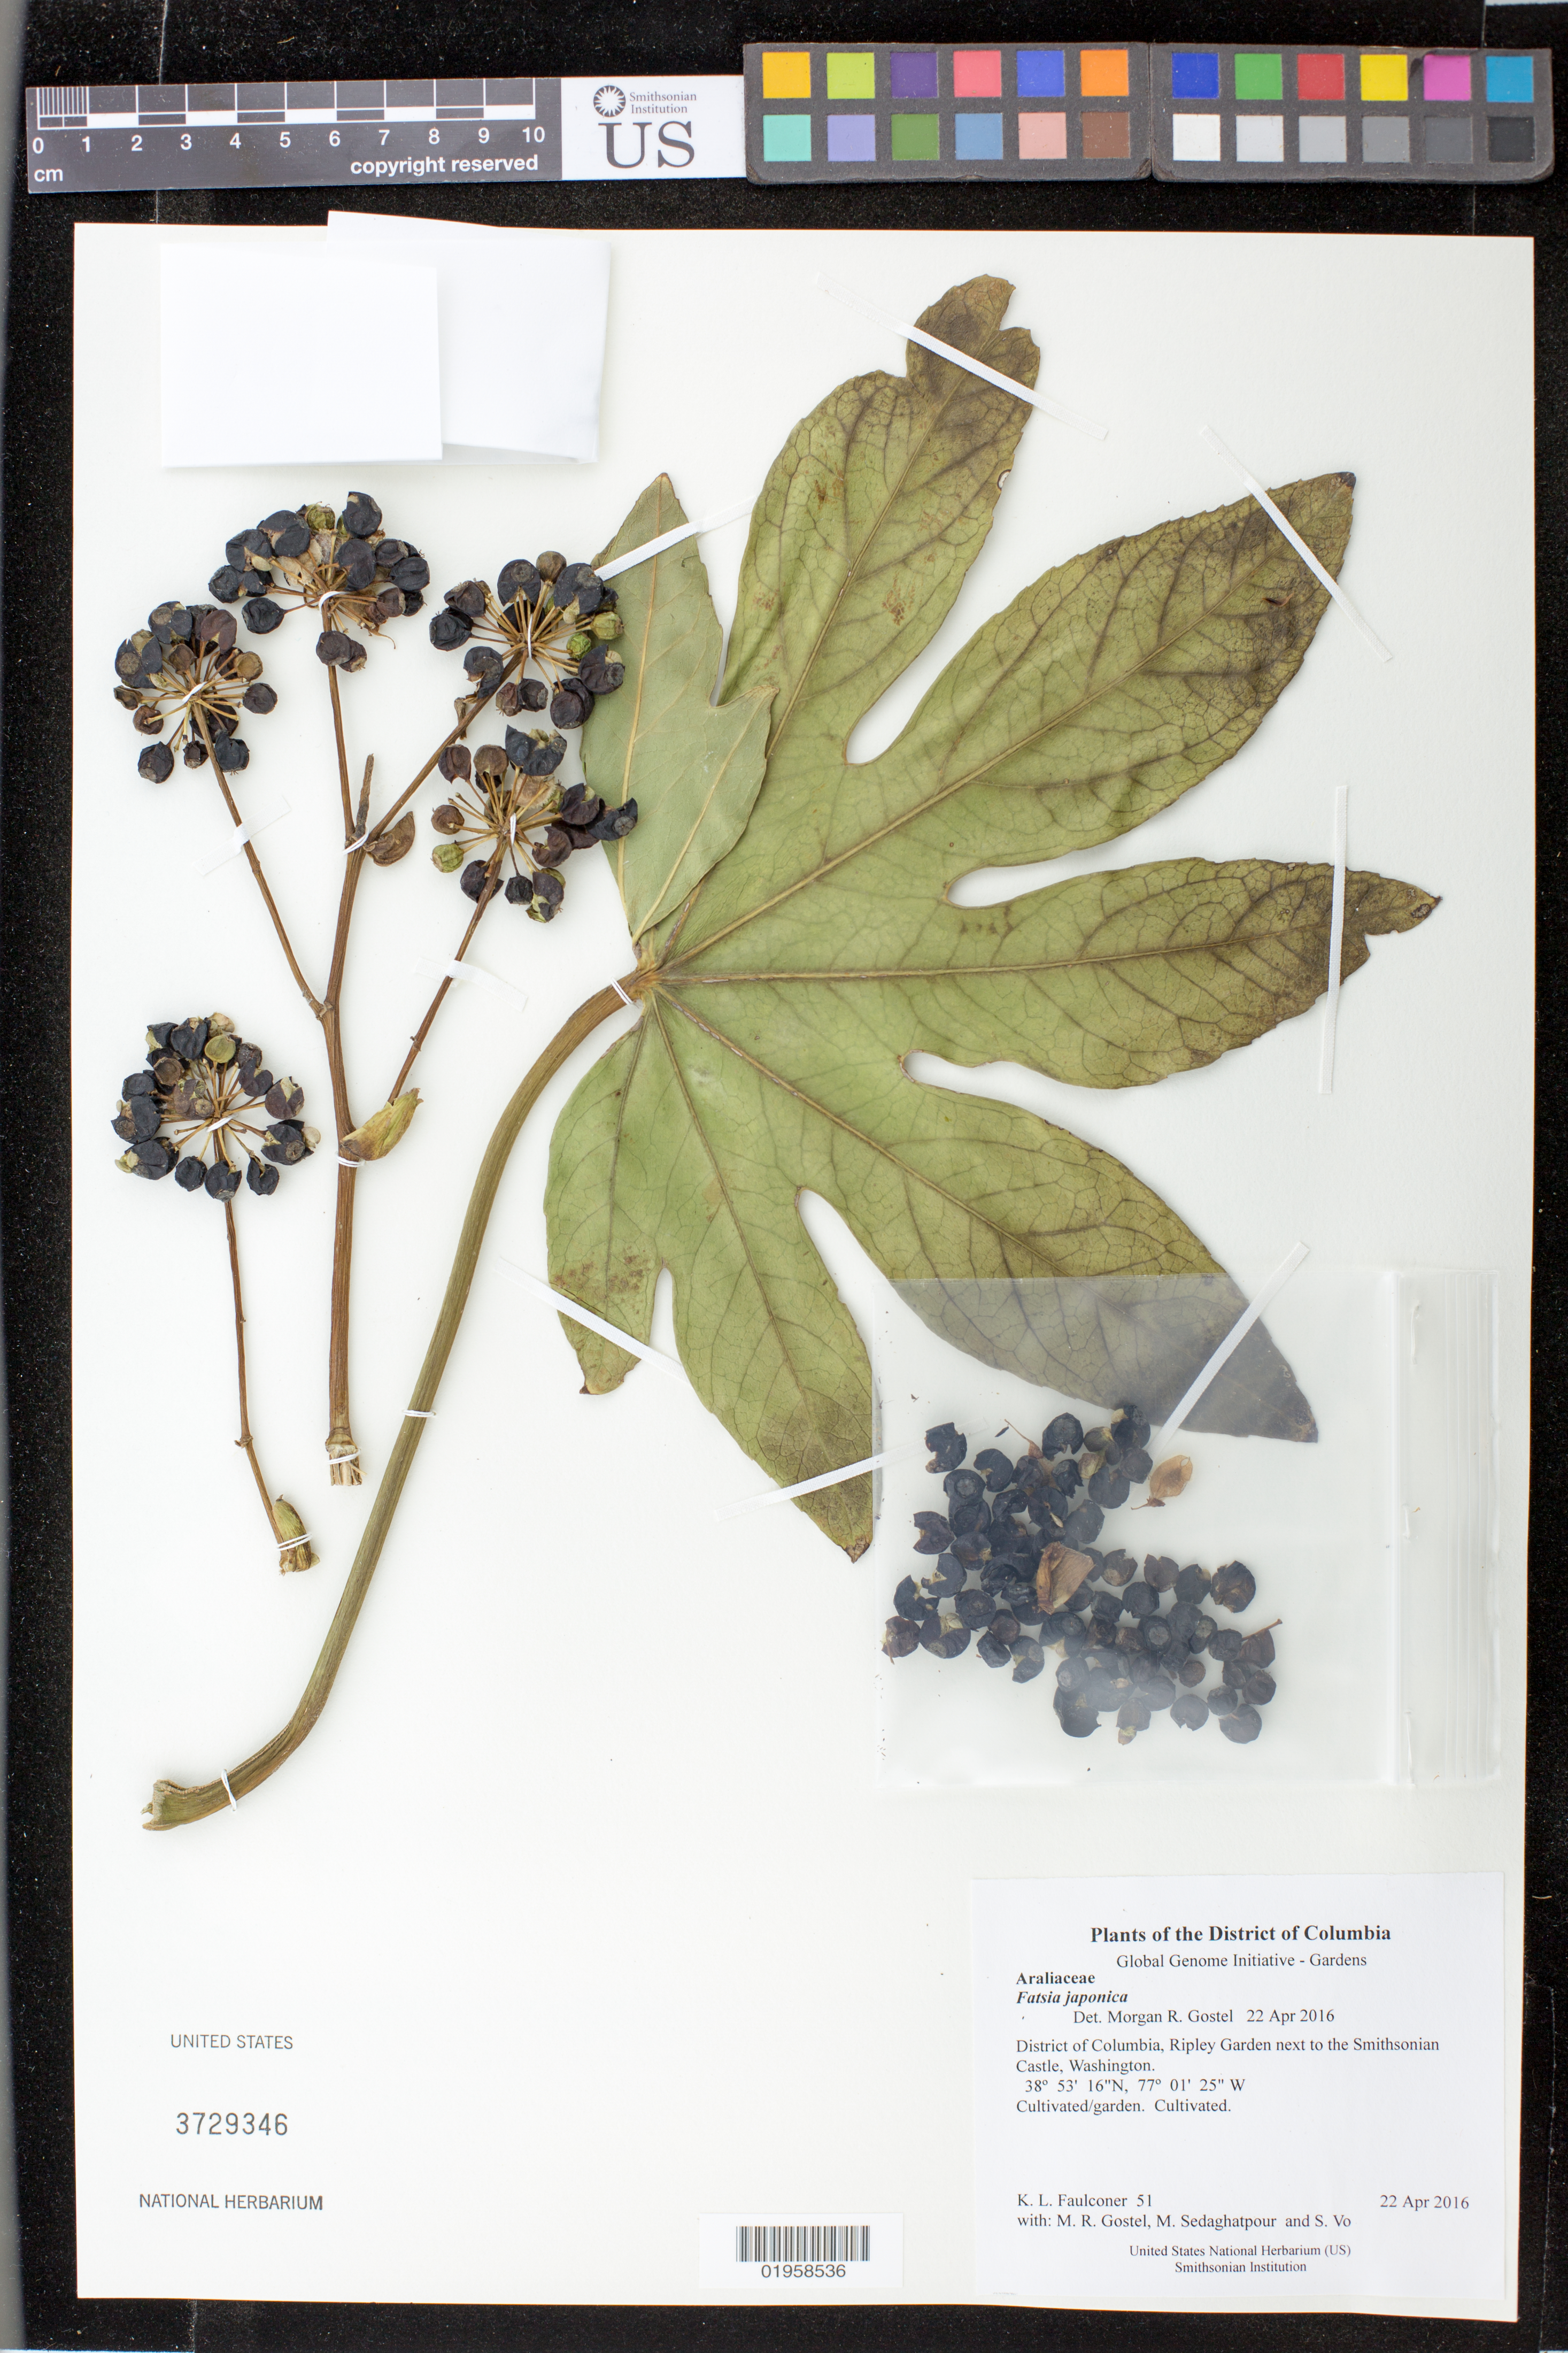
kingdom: Plantae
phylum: Tracheophyta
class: Magnoliopsida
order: Apiales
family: Araliaceae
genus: Fatsia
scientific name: Fatsia japonica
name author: (Thunb.) Decne. & Planch.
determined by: Gostel, Morgan R., (BRIT), Botanical Research Institute of Texas (UNITED STATES)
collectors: K. L. Faulconer, M. R. Gostel, M. Sedaghatpour & S. Vo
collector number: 51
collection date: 2016-04-22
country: United States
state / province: District of Columbia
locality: Ripley Garden next to the Smithsonian Castle, Washington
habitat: Cultivated/garden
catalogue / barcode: US 3729346